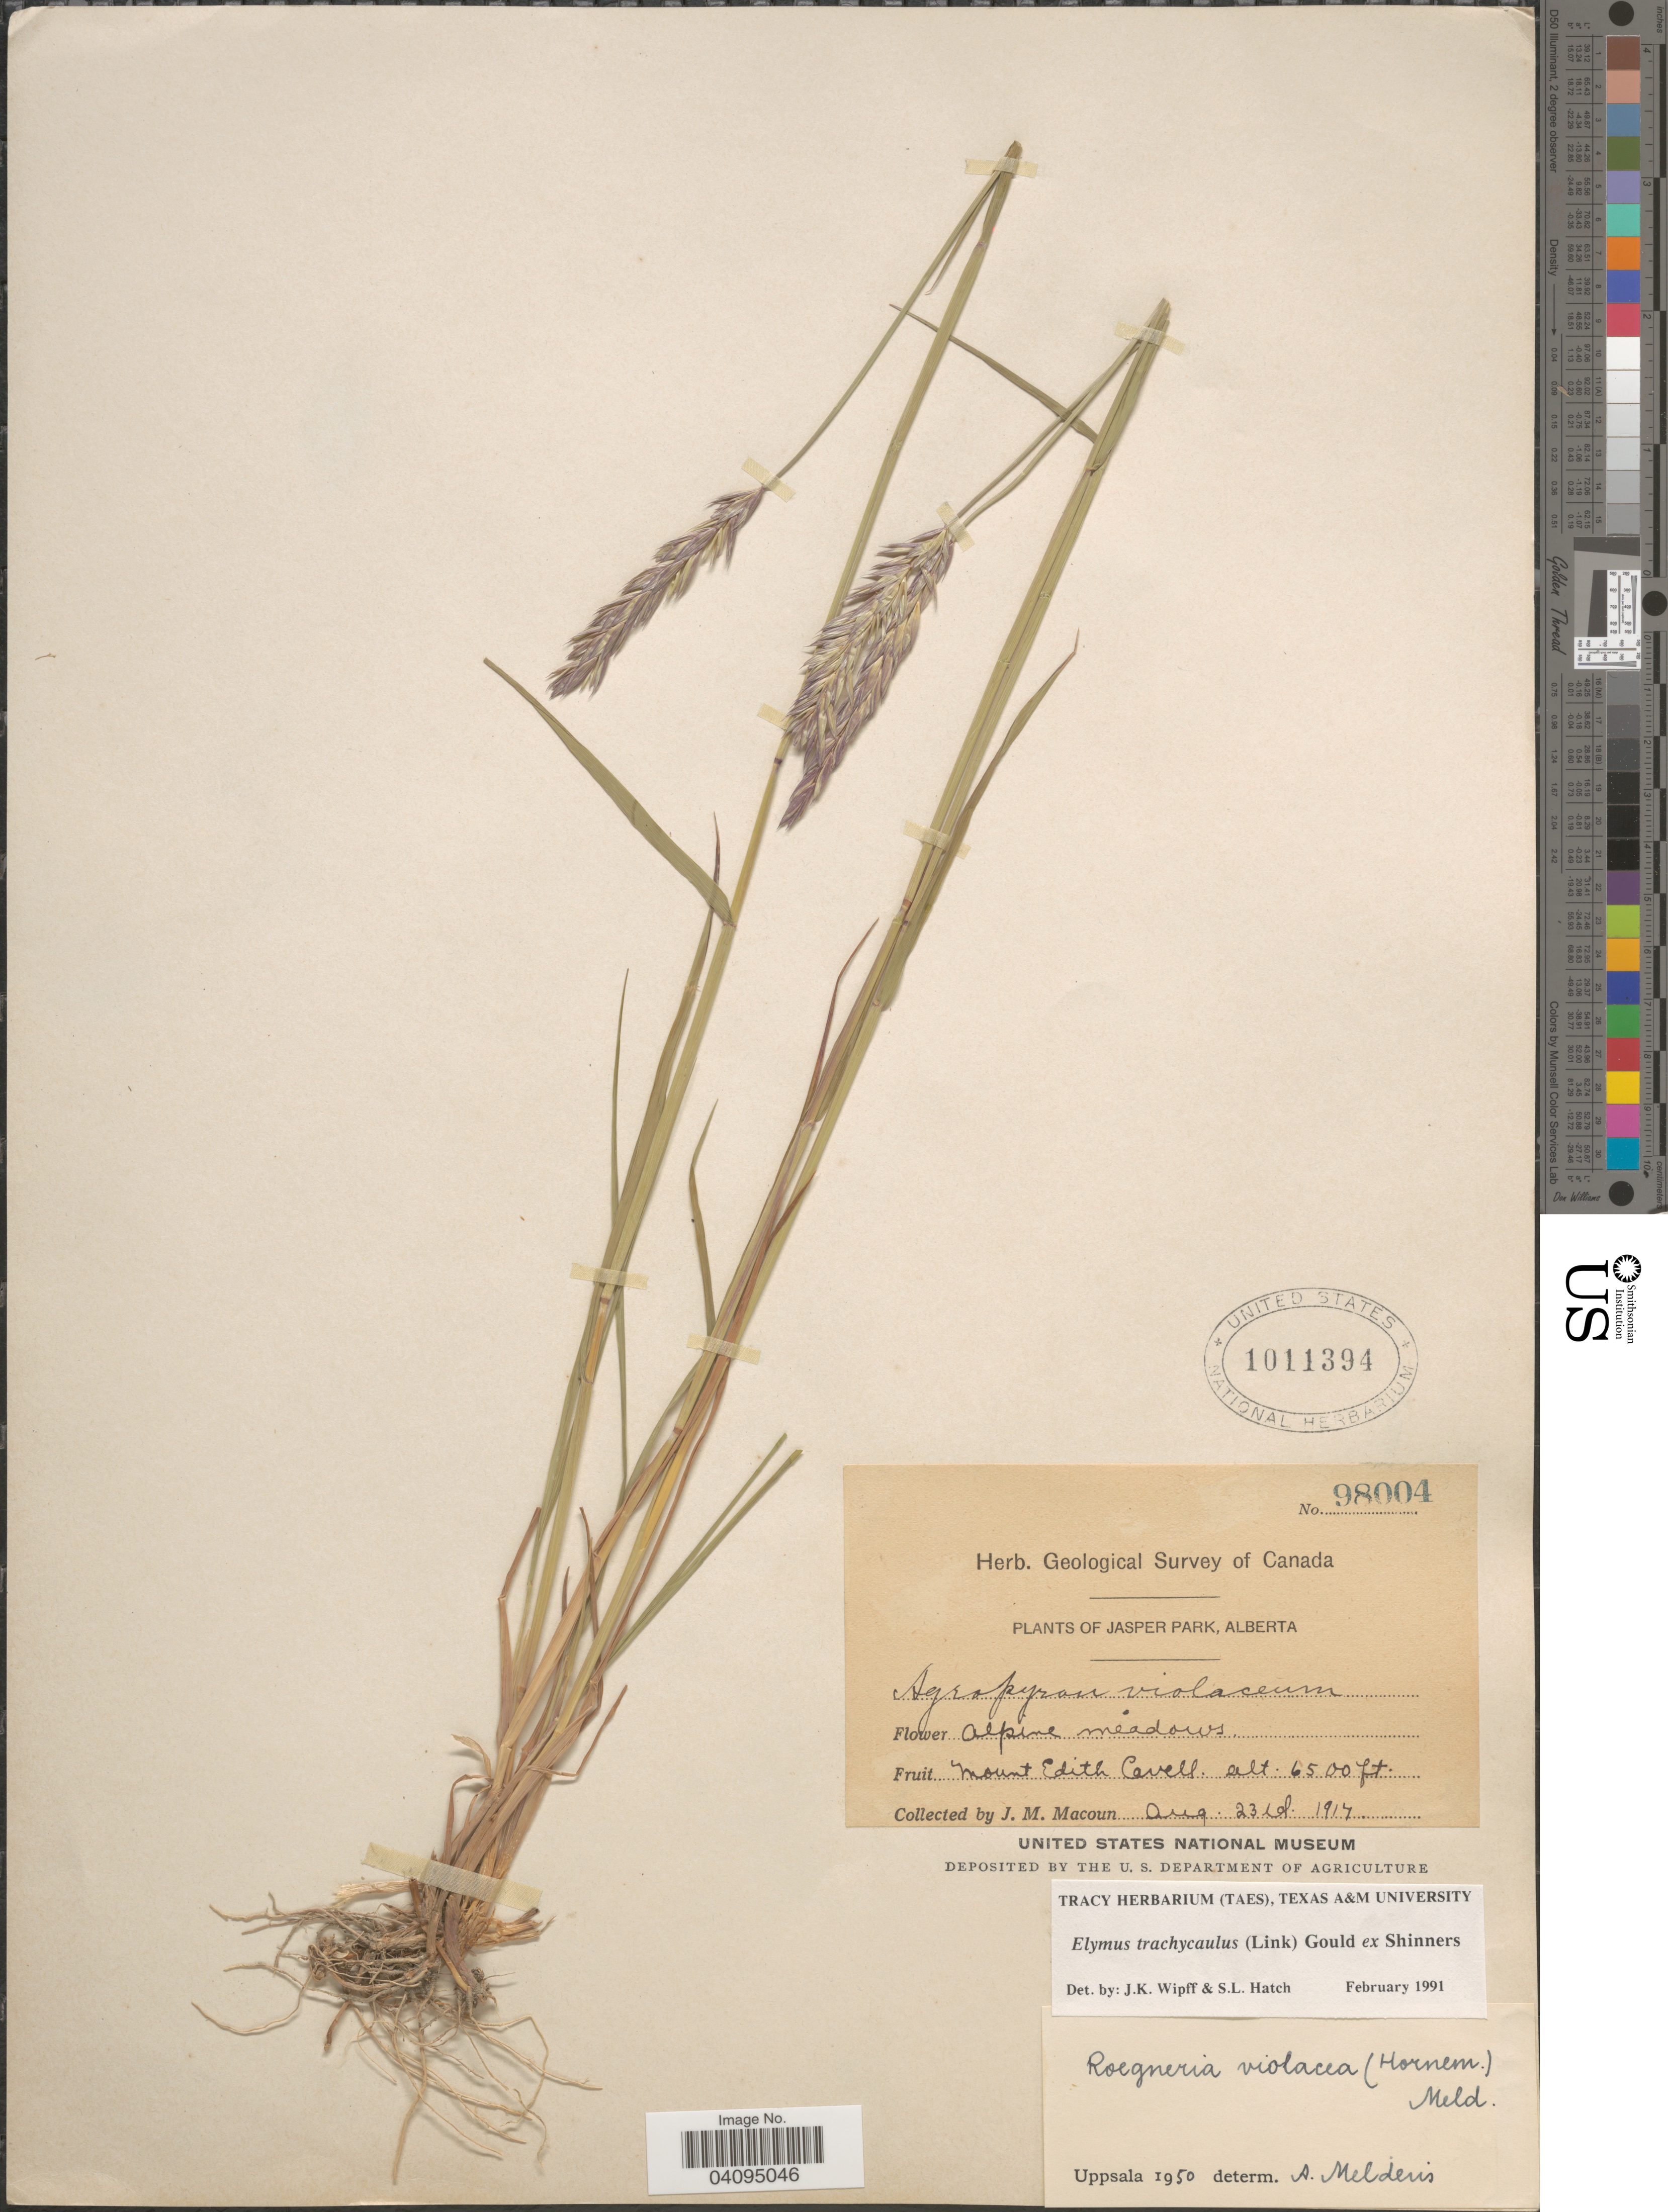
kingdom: Plantae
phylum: Tracheophyta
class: Liliopsida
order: Poales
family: Poaceae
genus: Elymus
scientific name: Elymus trachycaulus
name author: (Link) Gould ex Shinners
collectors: J. M. Macoun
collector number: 98004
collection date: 1917-08-23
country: Canada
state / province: Alberta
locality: Geological Survey of Canada. Jasper Park. Mount Edith Cavell.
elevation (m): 1981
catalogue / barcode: US 1011394